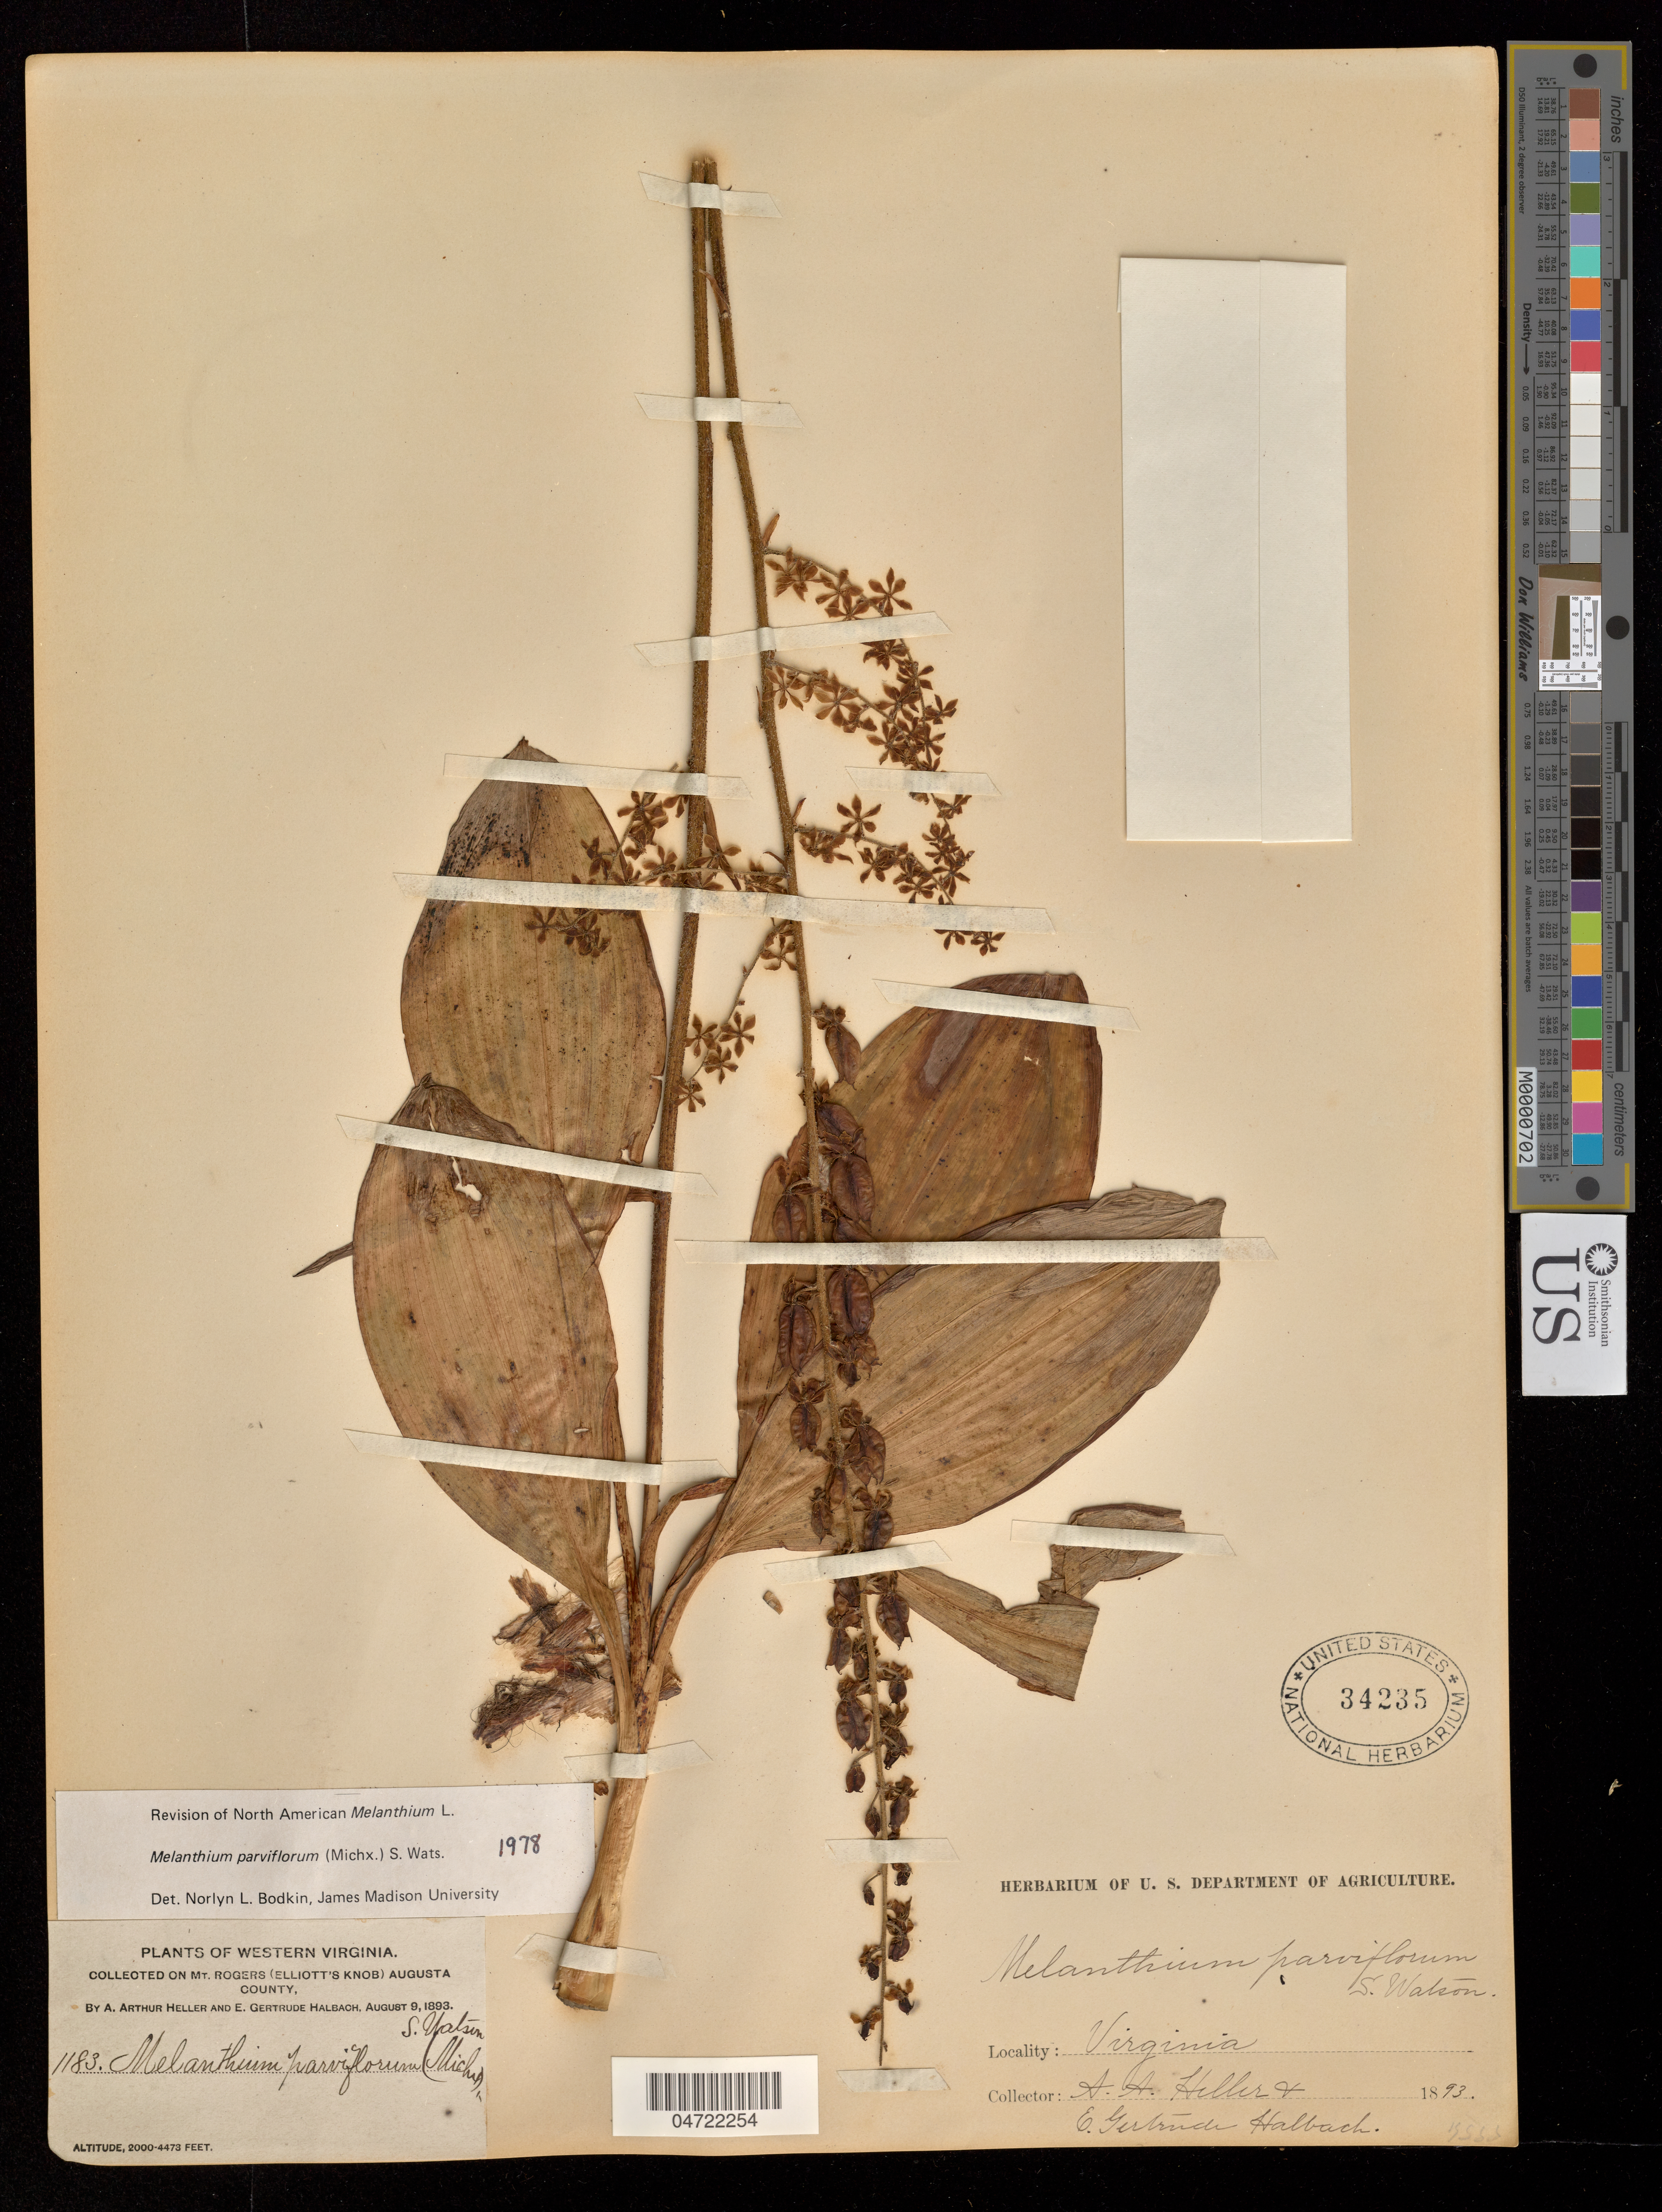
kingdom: Plantae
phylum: Tracheophyta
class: Liliopsida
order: Liliales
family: Melanthiaceae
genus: Melanthium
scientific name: Melanthium parviflorum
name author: (Michx.) S. Watson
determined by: Bodkin, N. L.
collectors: A. A. Heller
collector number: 1183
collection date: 1893-05-16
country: United States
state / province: Virginia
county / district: Augusta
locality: Western Virginia, On Mt. Rogers (Elliott's Knob).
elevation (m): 610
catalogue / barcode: US 34235